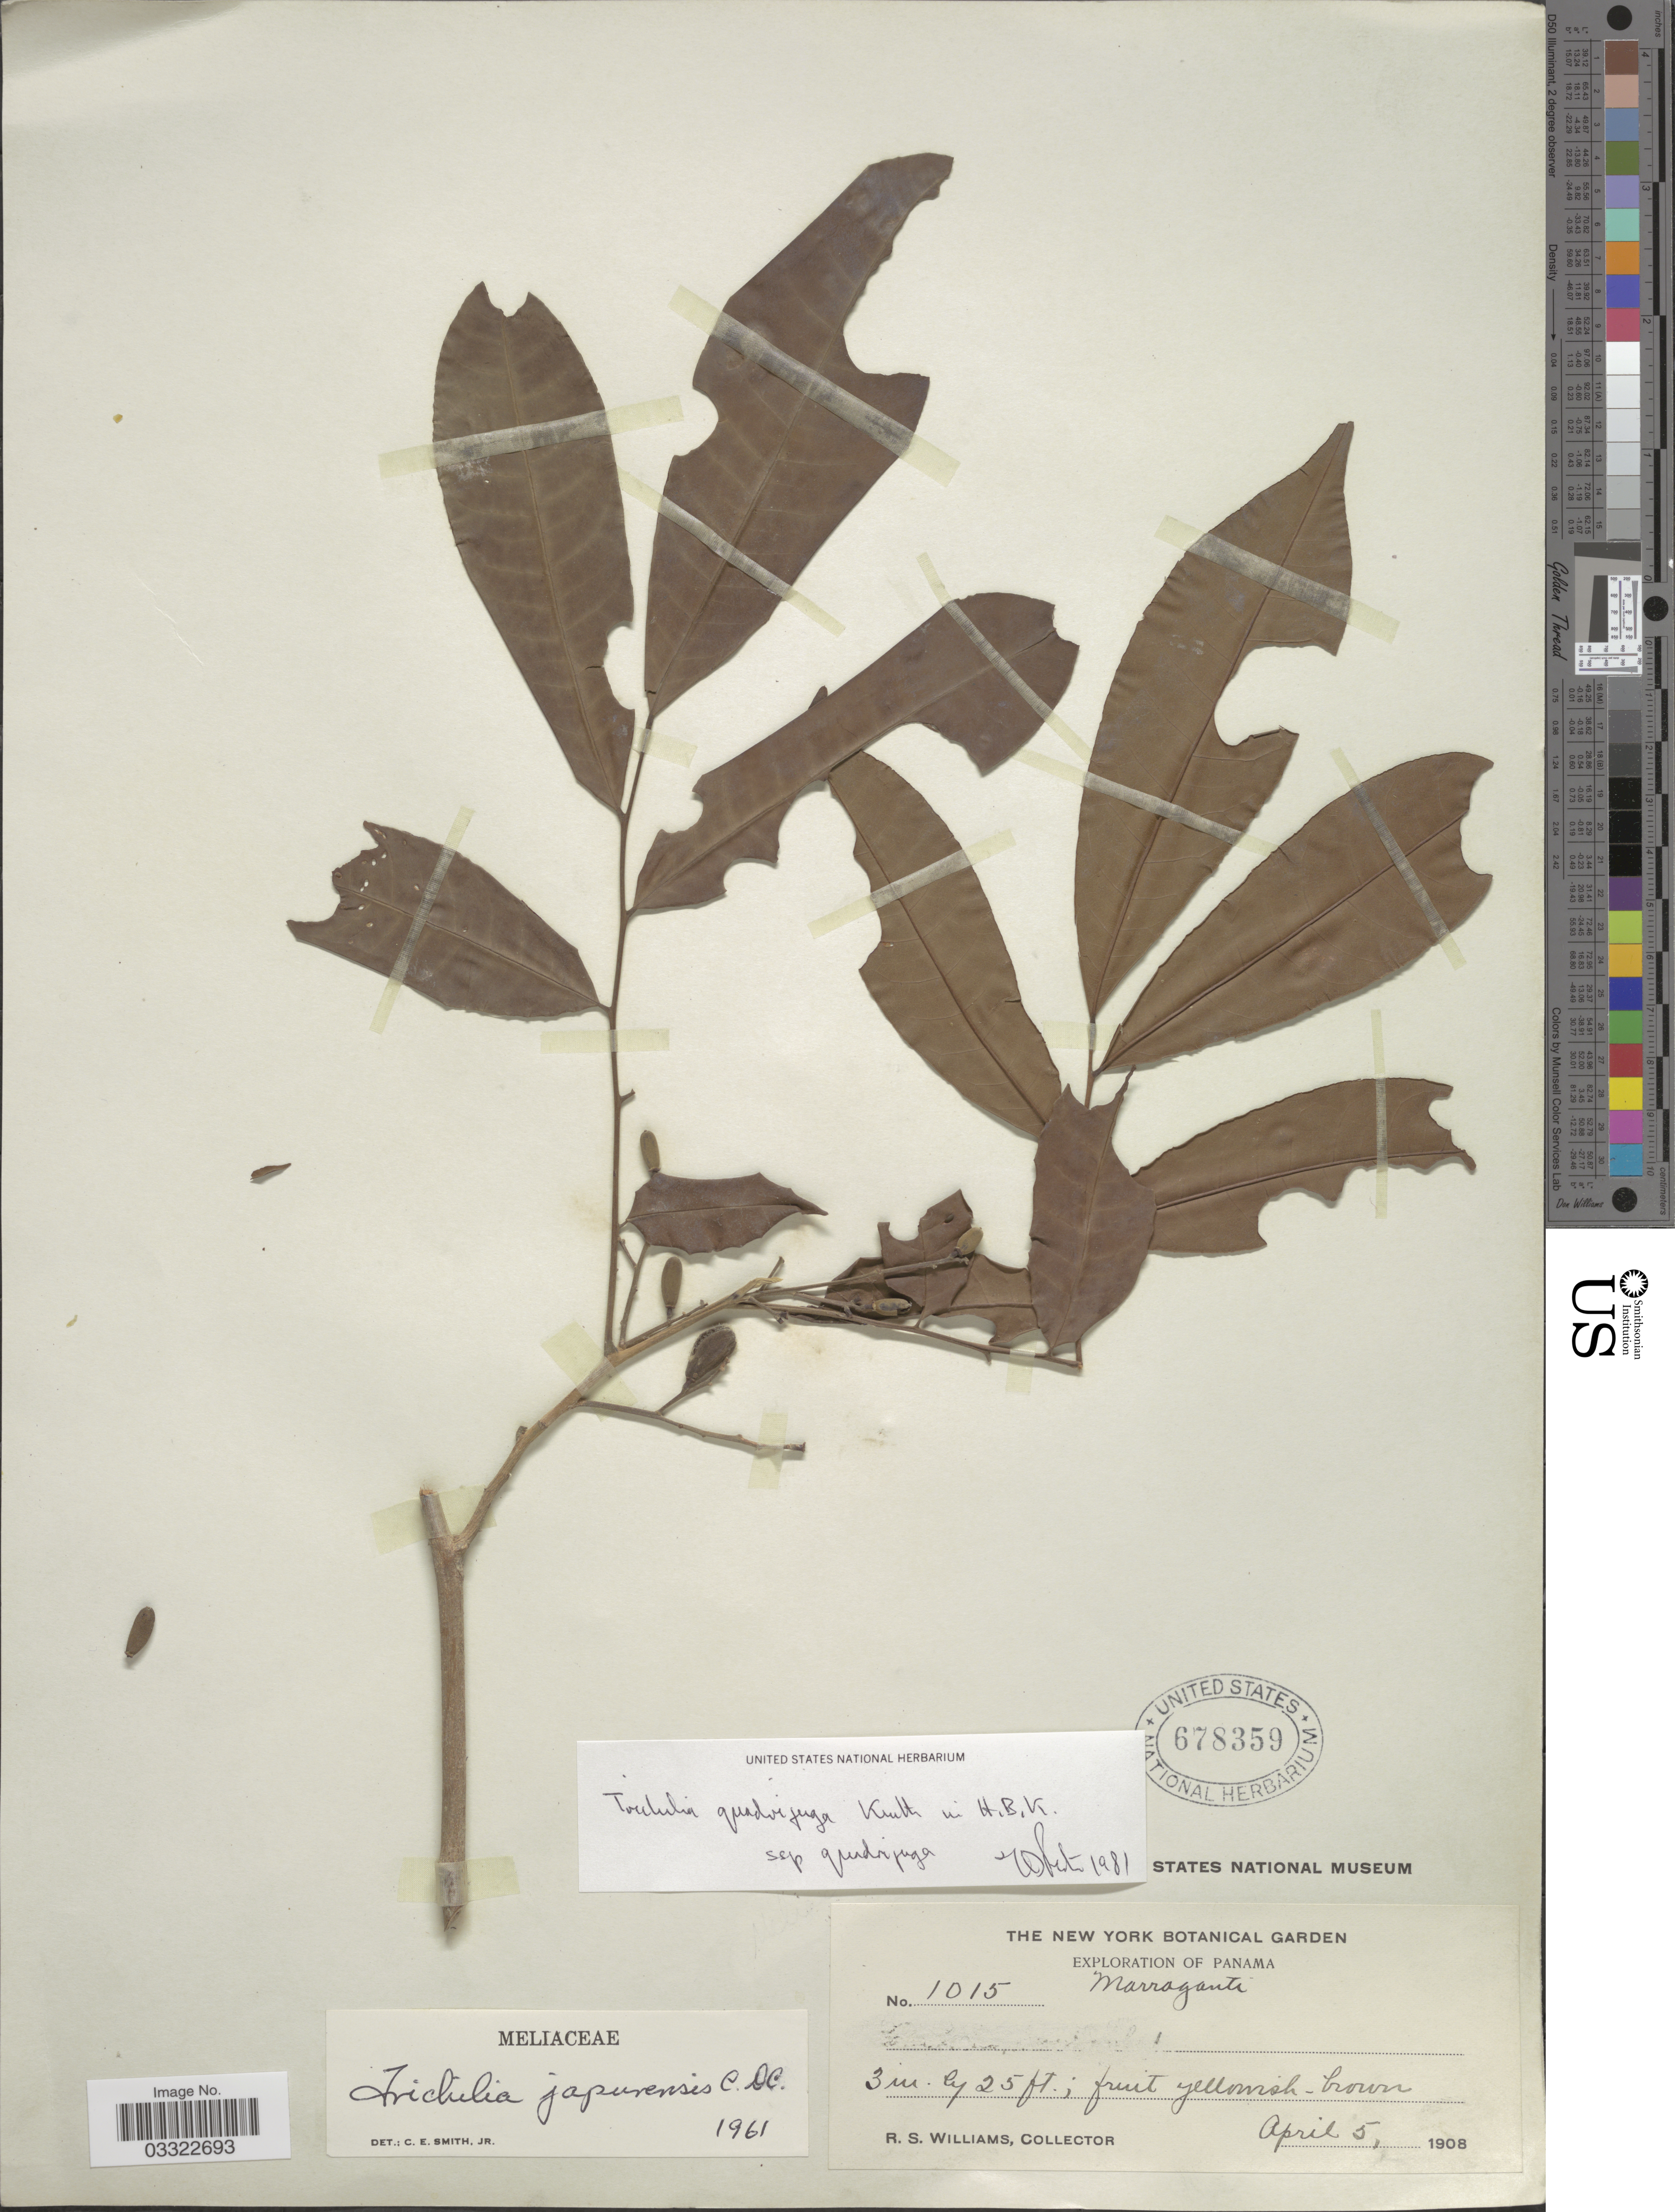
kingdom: Plantae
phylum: Tracheophyta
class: Magnoliopsida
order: Sapindales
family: Meliaceae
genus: Trichilia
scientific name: Trichilia quadrijuga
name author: Kunth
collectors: R. S. Williams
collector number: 1015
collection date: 1908-04-05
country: Panama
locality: Marraganti.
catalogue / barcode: US 678359